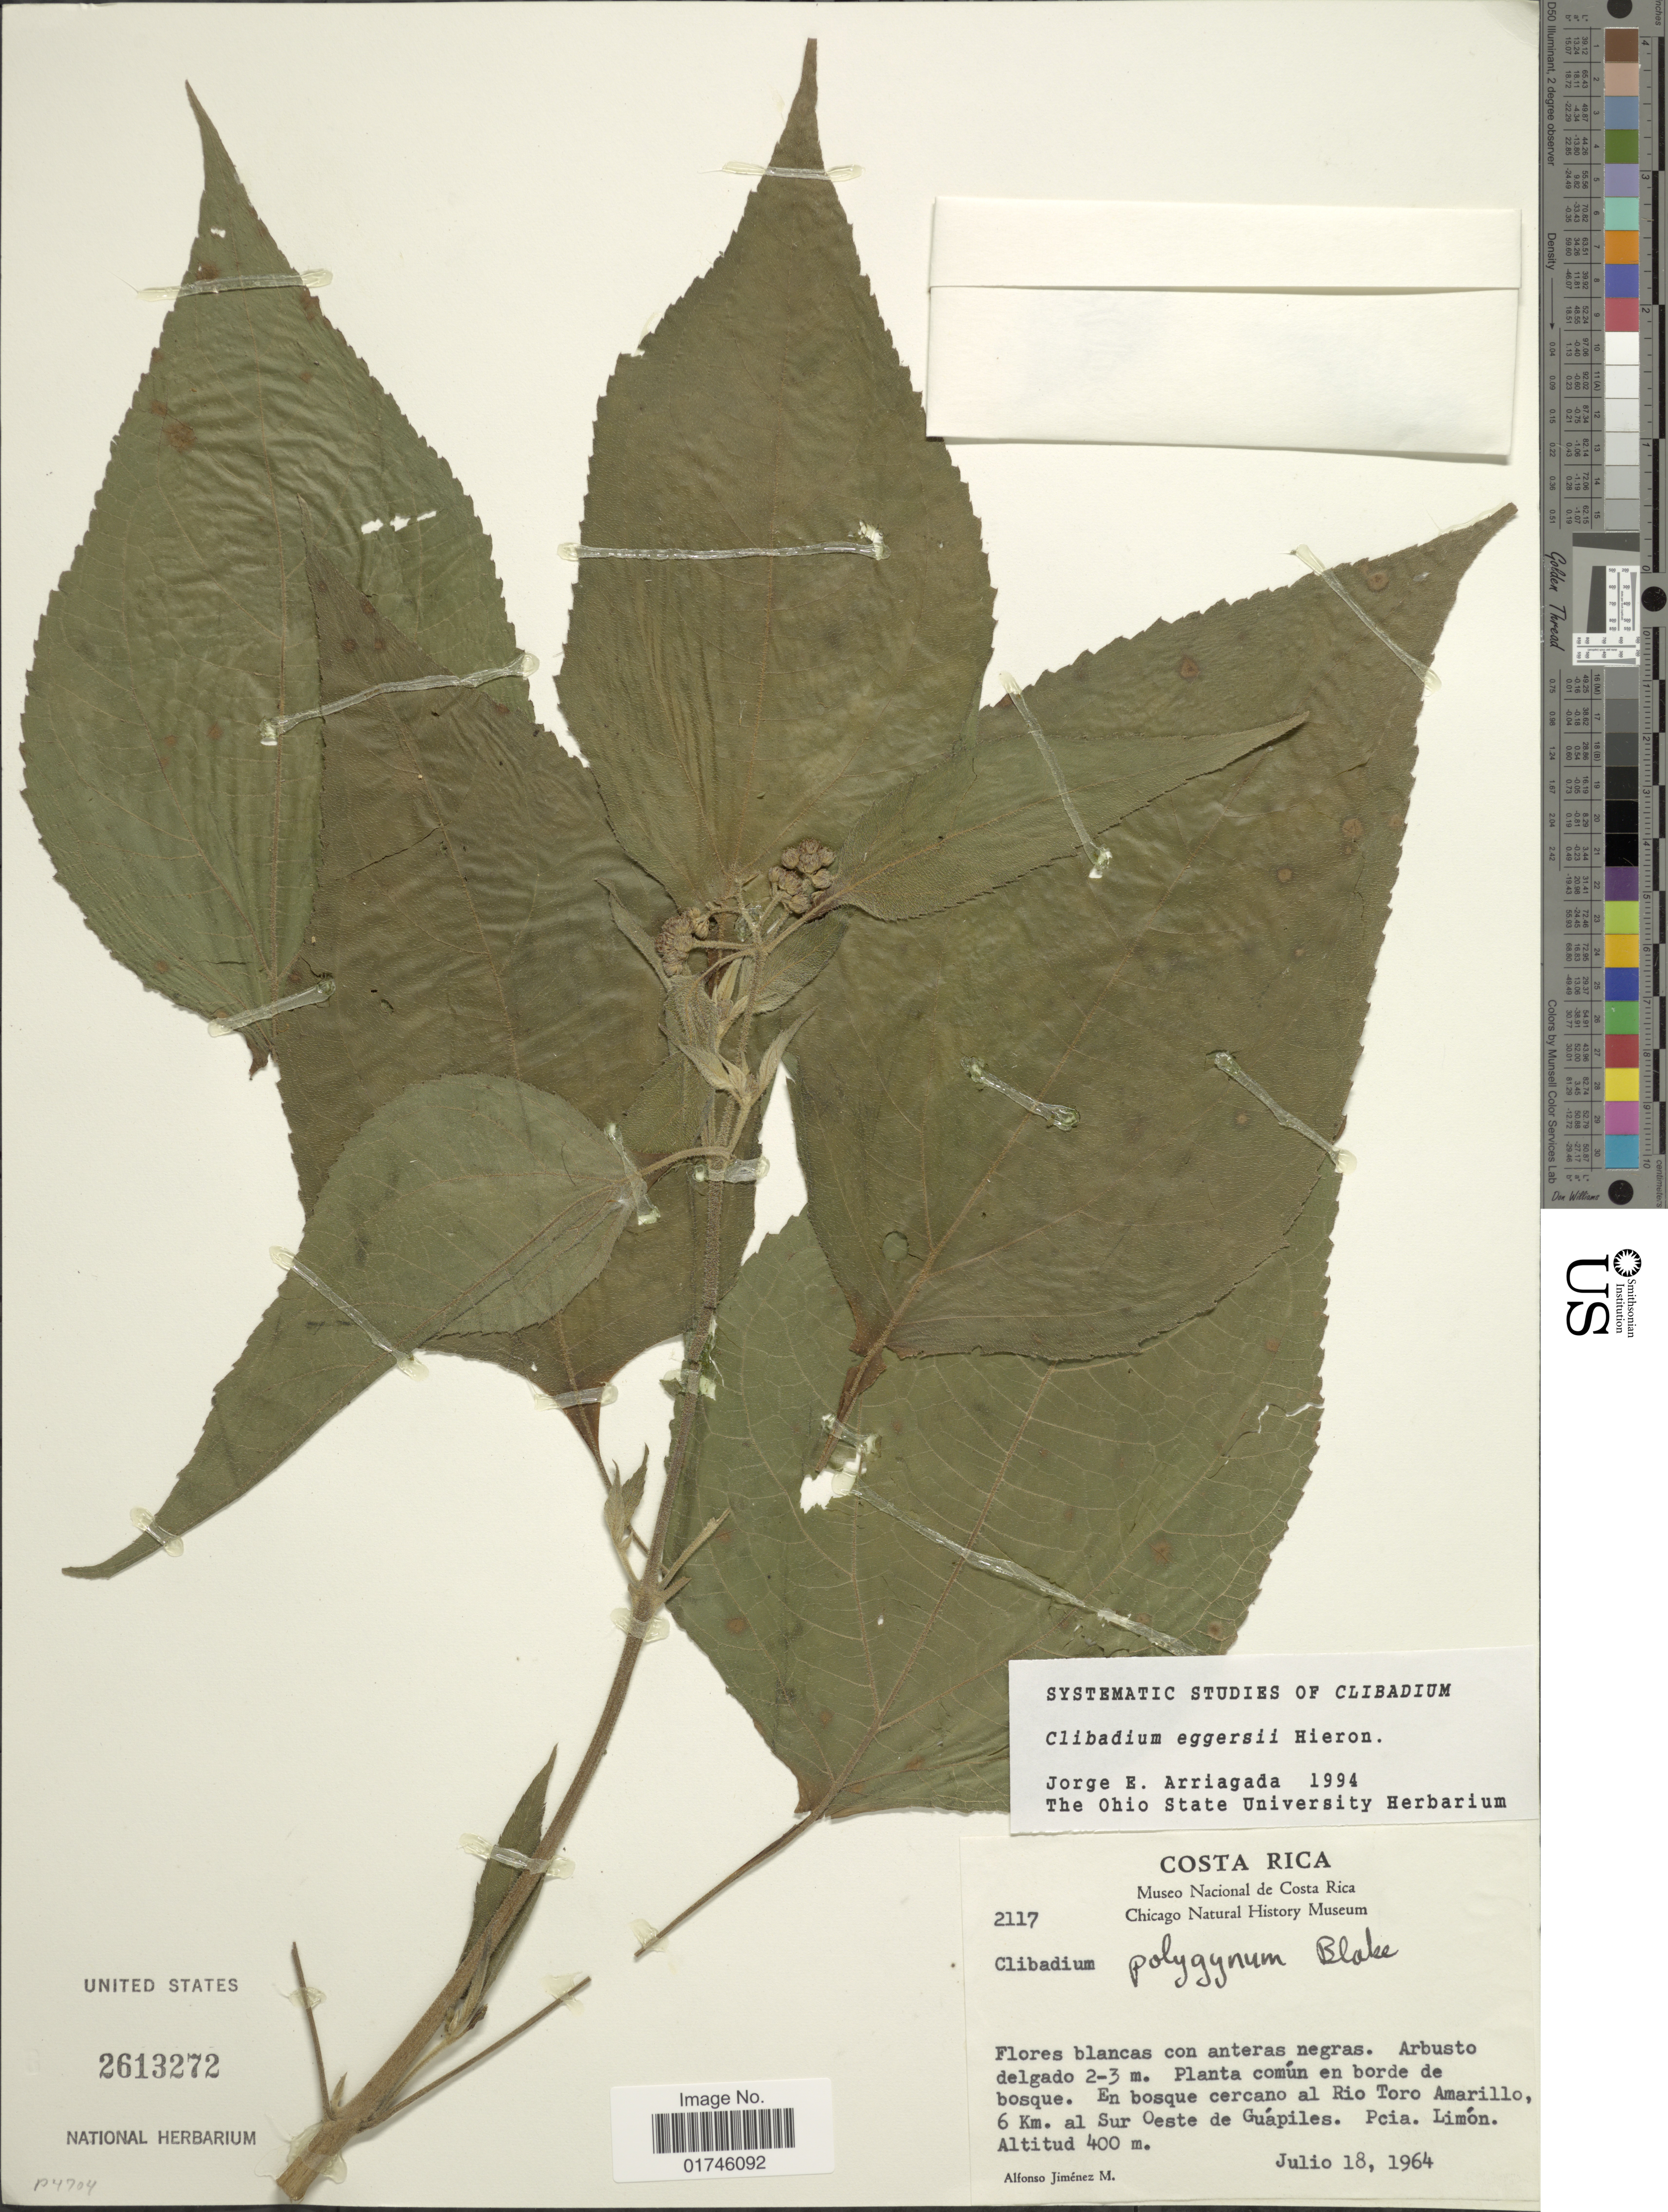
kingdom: Plantae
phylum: Tracheophyta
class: Magnoliopsida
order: Asterales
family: Asteraceae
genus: Clibadium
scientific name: Clibadium eggersii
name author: Hieron.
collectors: A. Jimenez M.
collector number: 2117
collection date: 1964-07-18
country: Costa Rica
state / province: Limón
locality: Eb bosque cercano al Rio Rio Toro Amarillo 6 Km. al sur Oeste de Guapiles. Pcia. Limon.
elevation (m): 400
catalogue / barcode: US 2613272